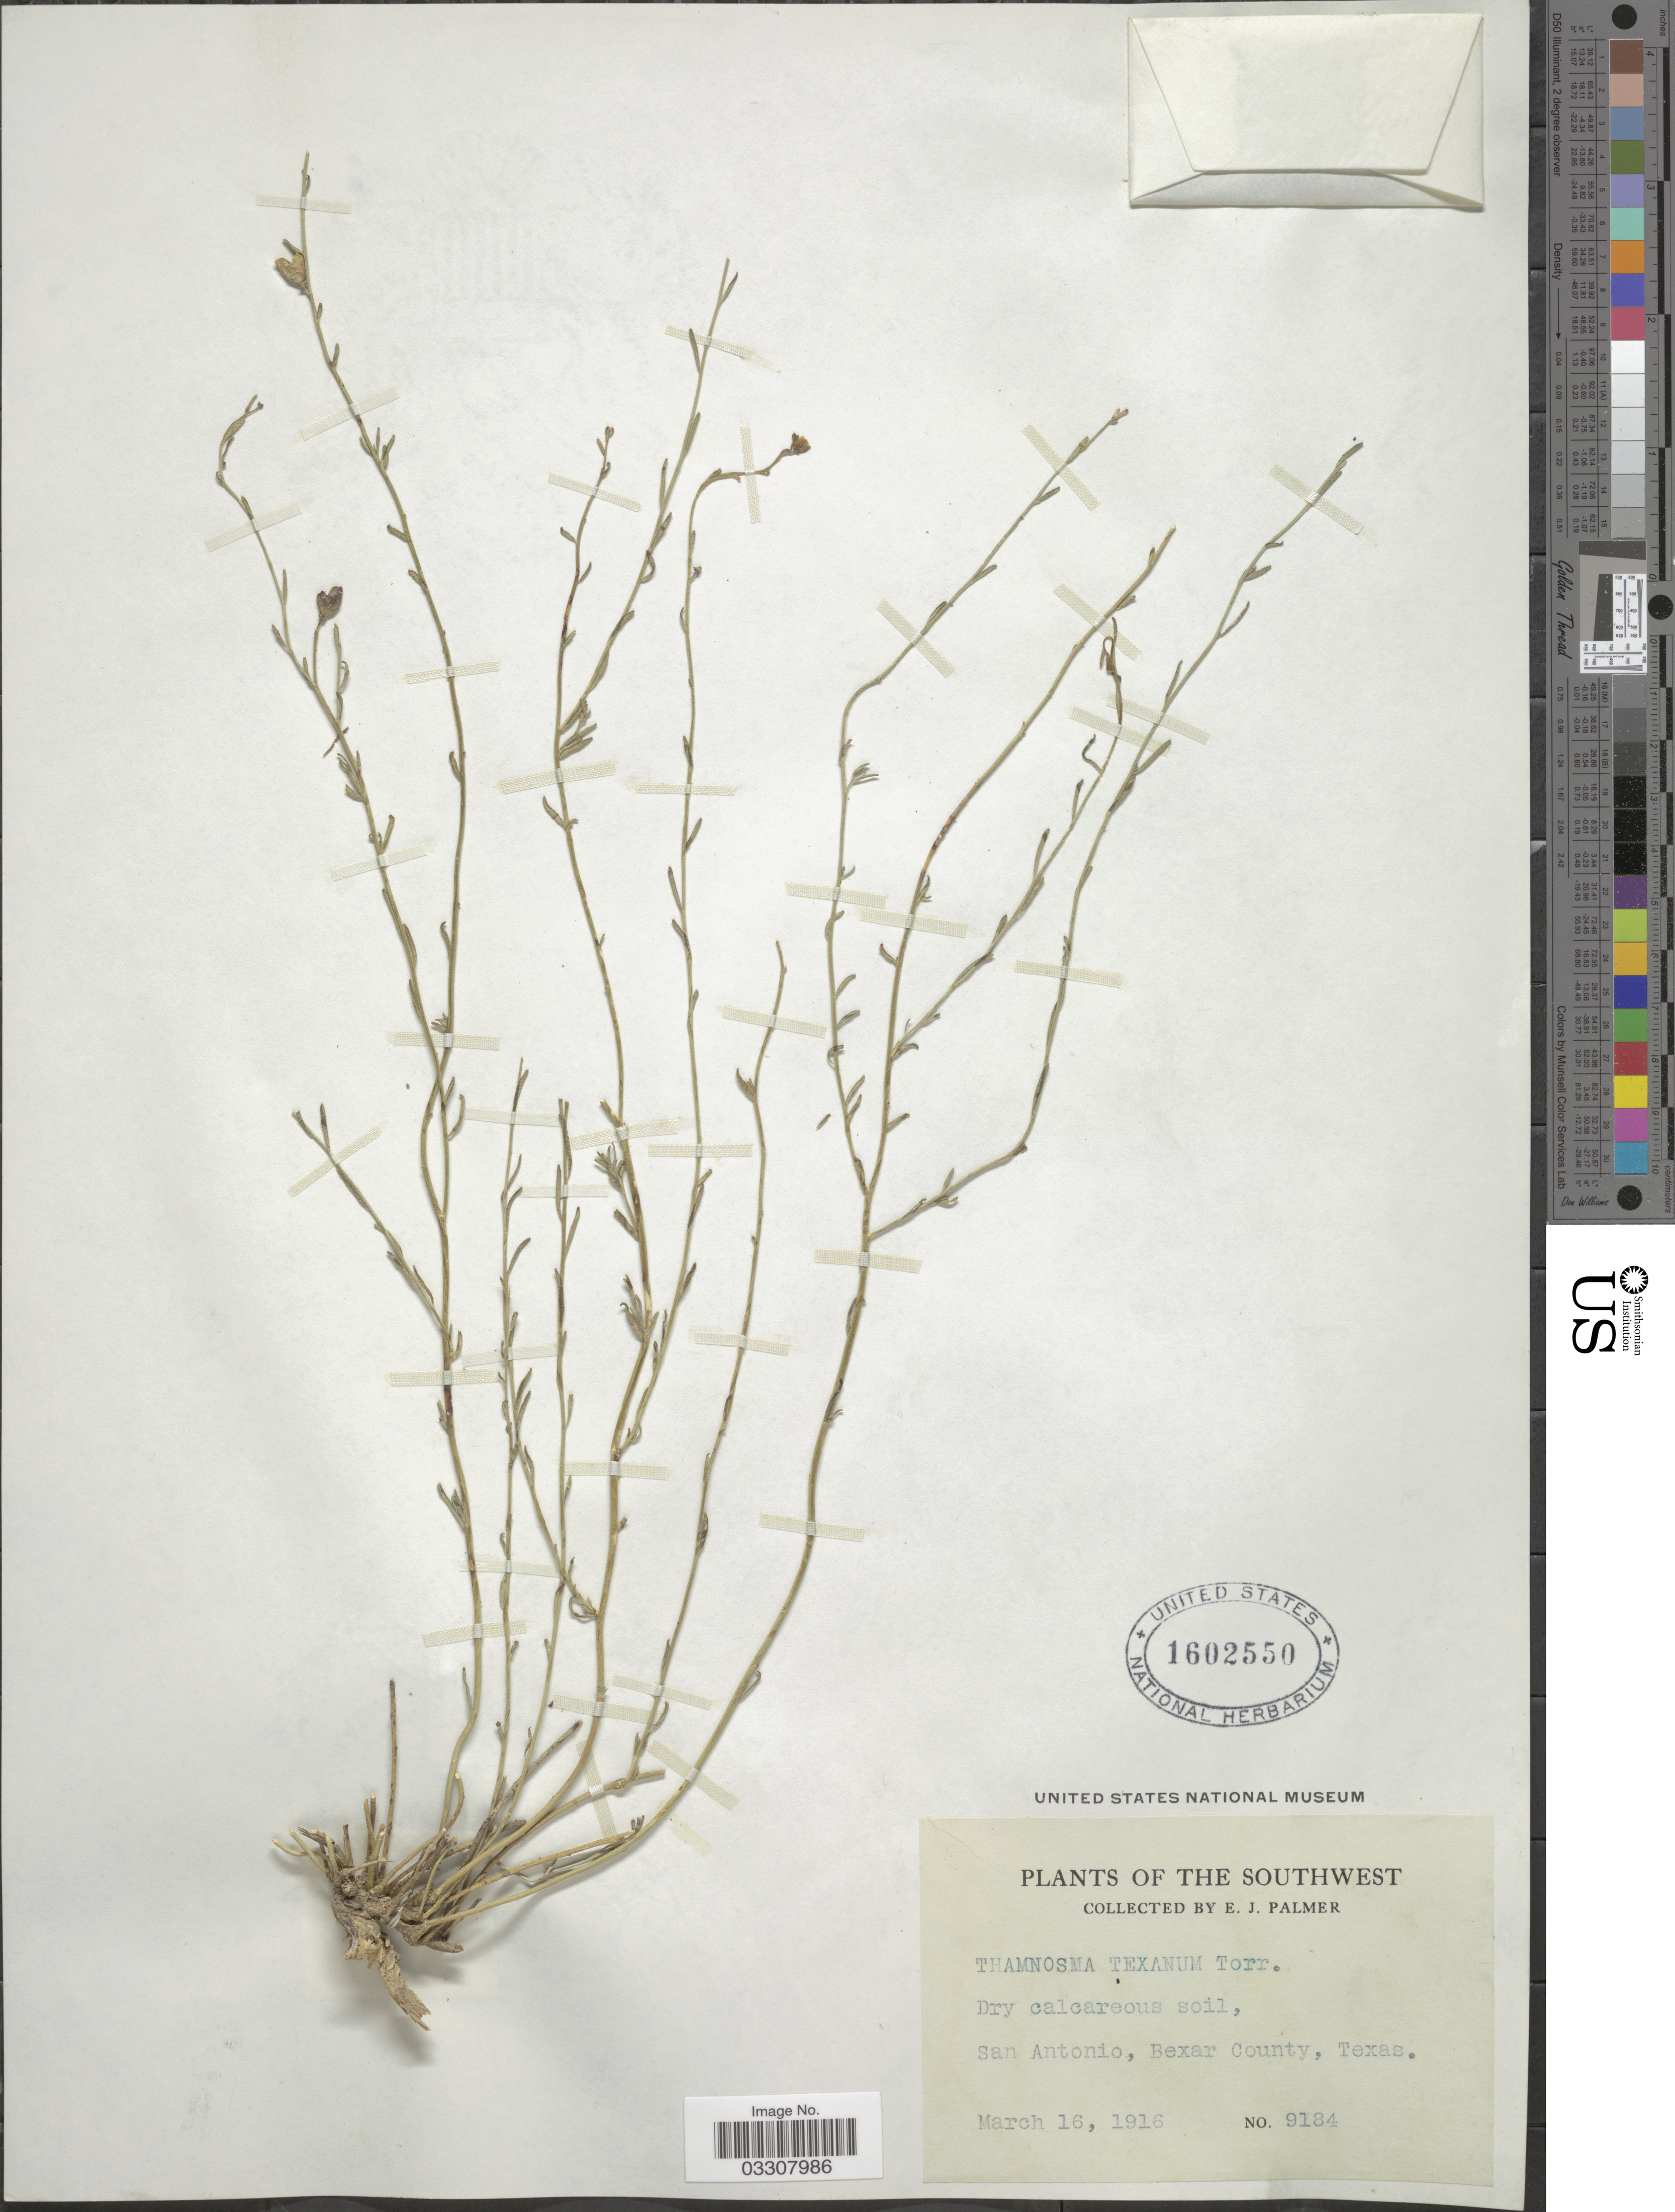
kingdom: Plantae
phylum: Tracheophyta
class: Magnoliopsida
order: Sapindales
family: Rutaceae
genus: Thamnosma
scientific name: Thamnosma texana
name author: (A. Gray) Torr.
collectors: E. J. Palmer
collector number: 9184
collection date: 1916-03-16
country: United States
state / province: Texas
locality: The Southwest. San Antonio, Bexar County.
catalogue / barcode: US 1602550